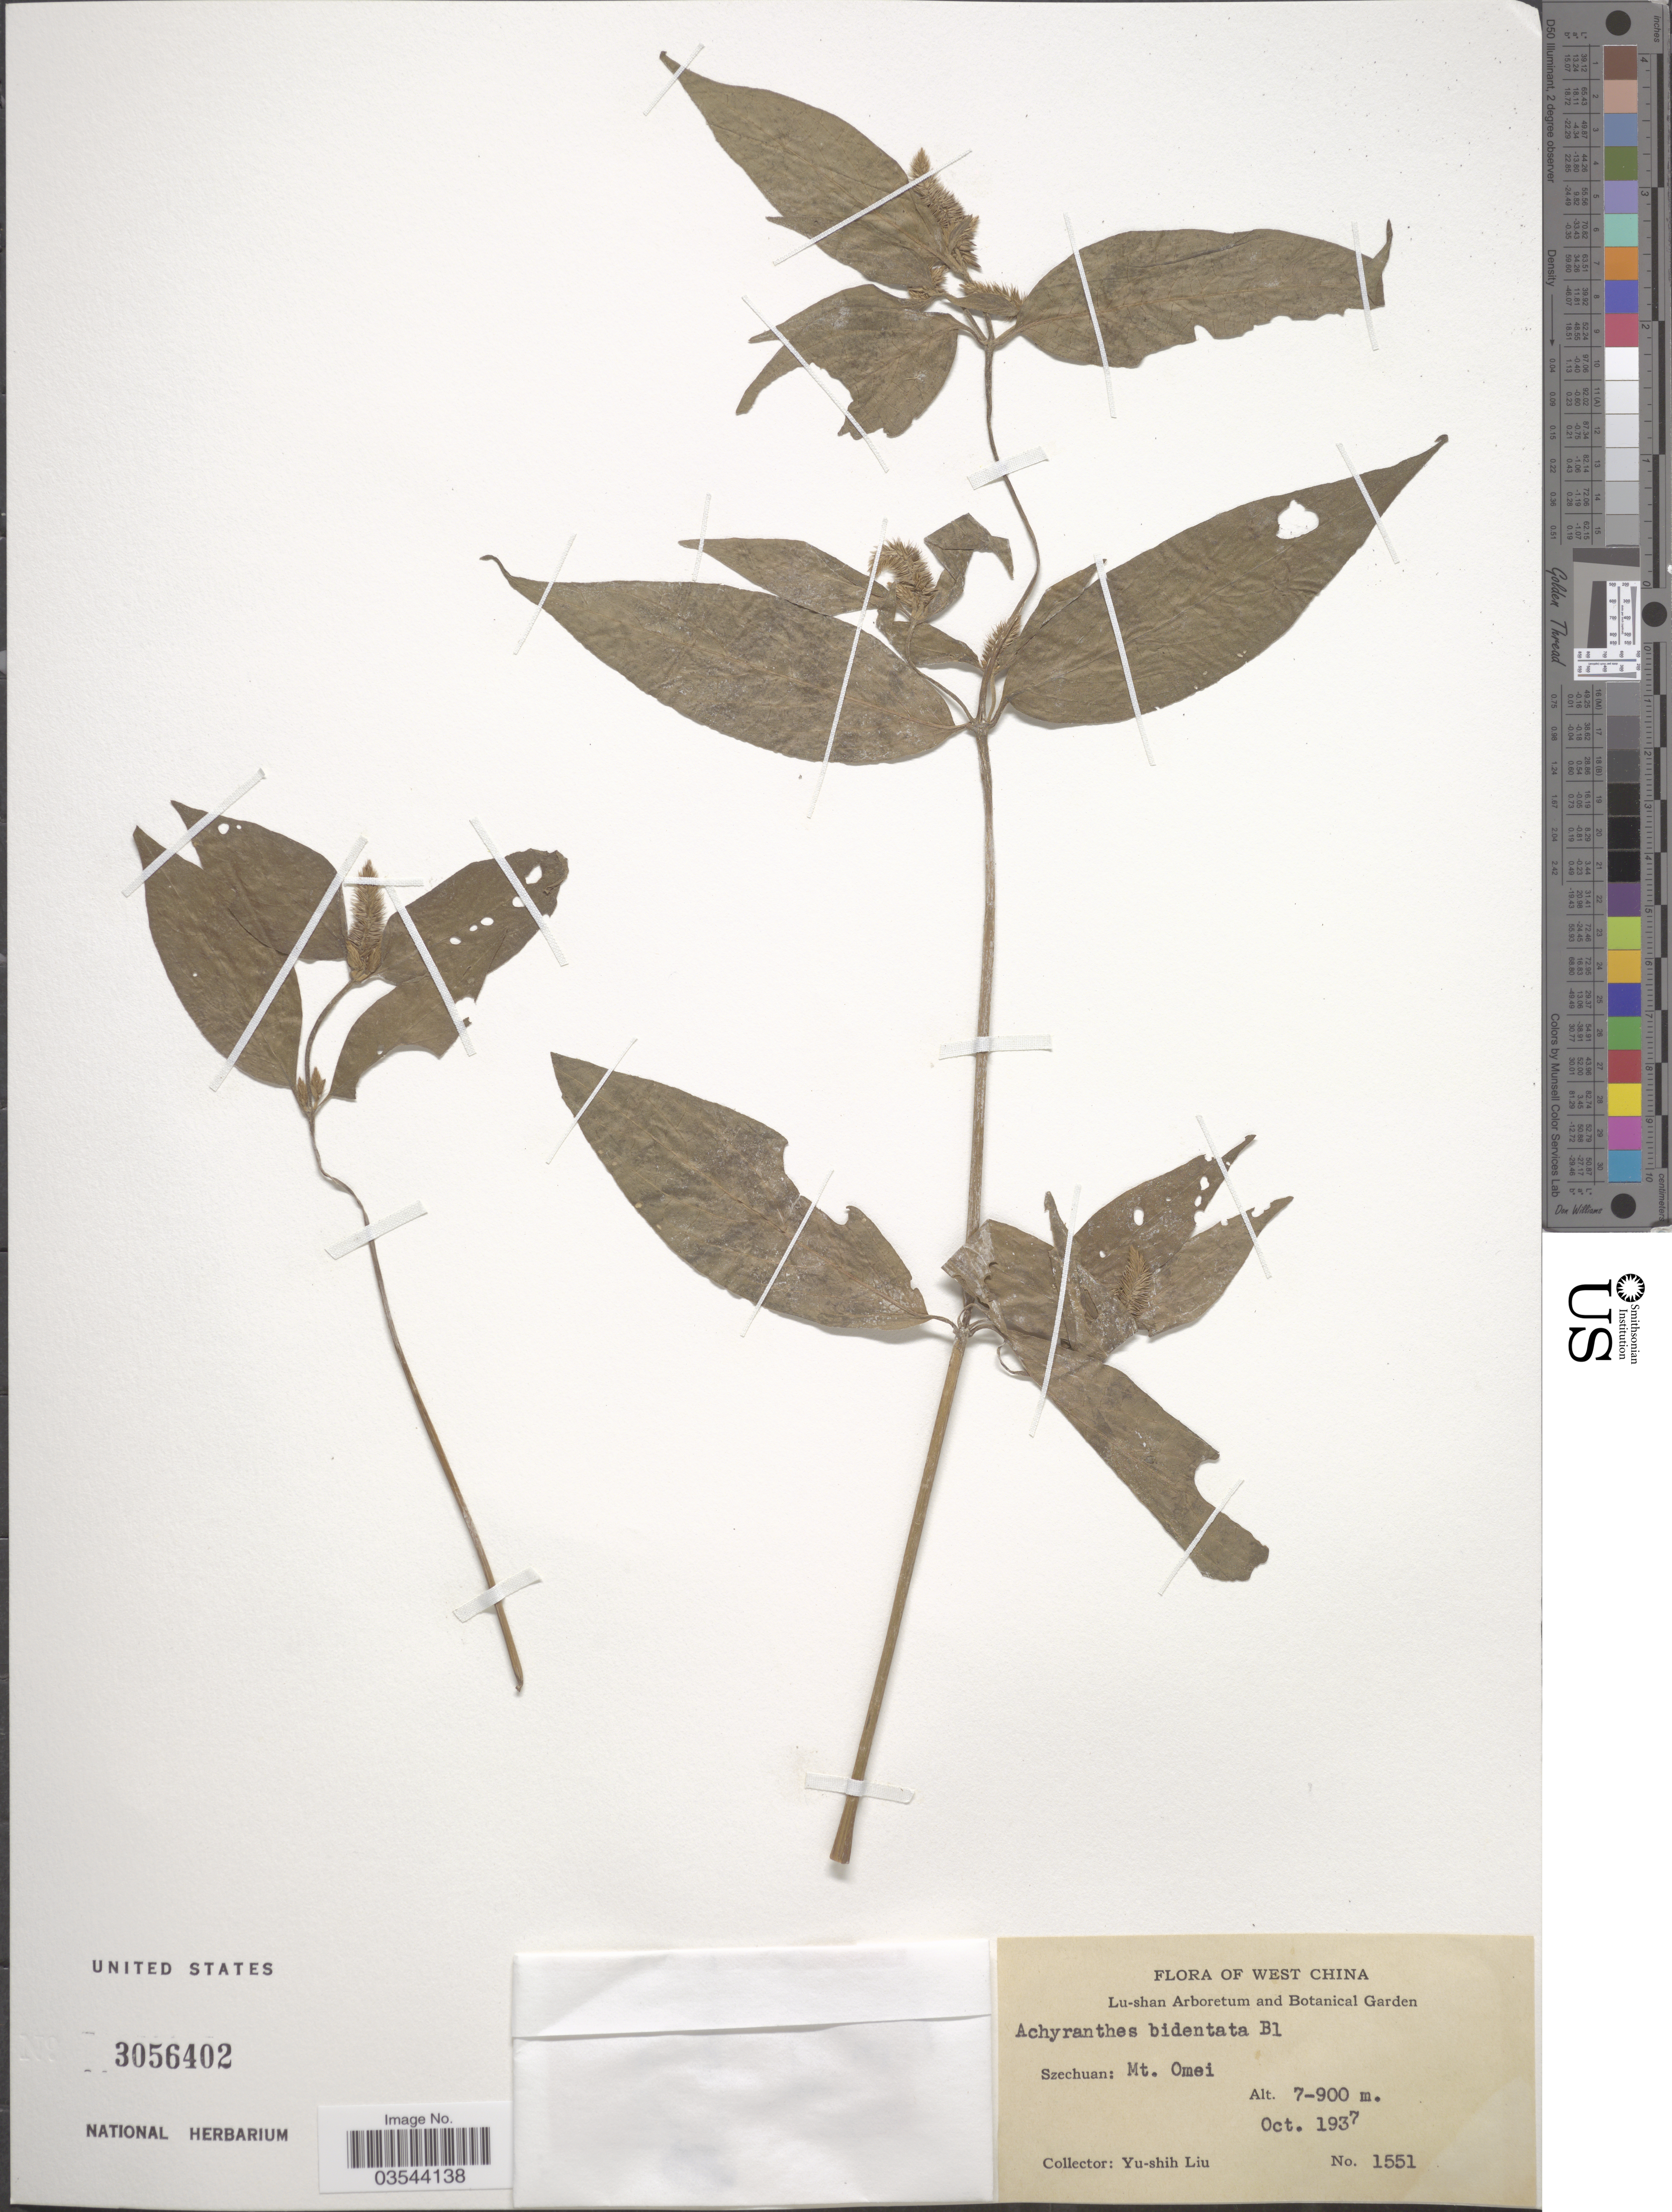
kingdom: Plantae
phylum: Tracheophyta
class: Magnoliopsida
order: Caryophyllales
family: Amaranthaceae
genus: Achyranthes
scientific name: Achyranthes bidentata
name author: Blume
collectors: Y.-S. Liu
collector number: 1551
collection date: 1937-10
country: China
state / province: Sichuan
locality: West China. Szechuan: Mt. Omei.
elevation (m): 700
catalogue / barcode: US 3056402